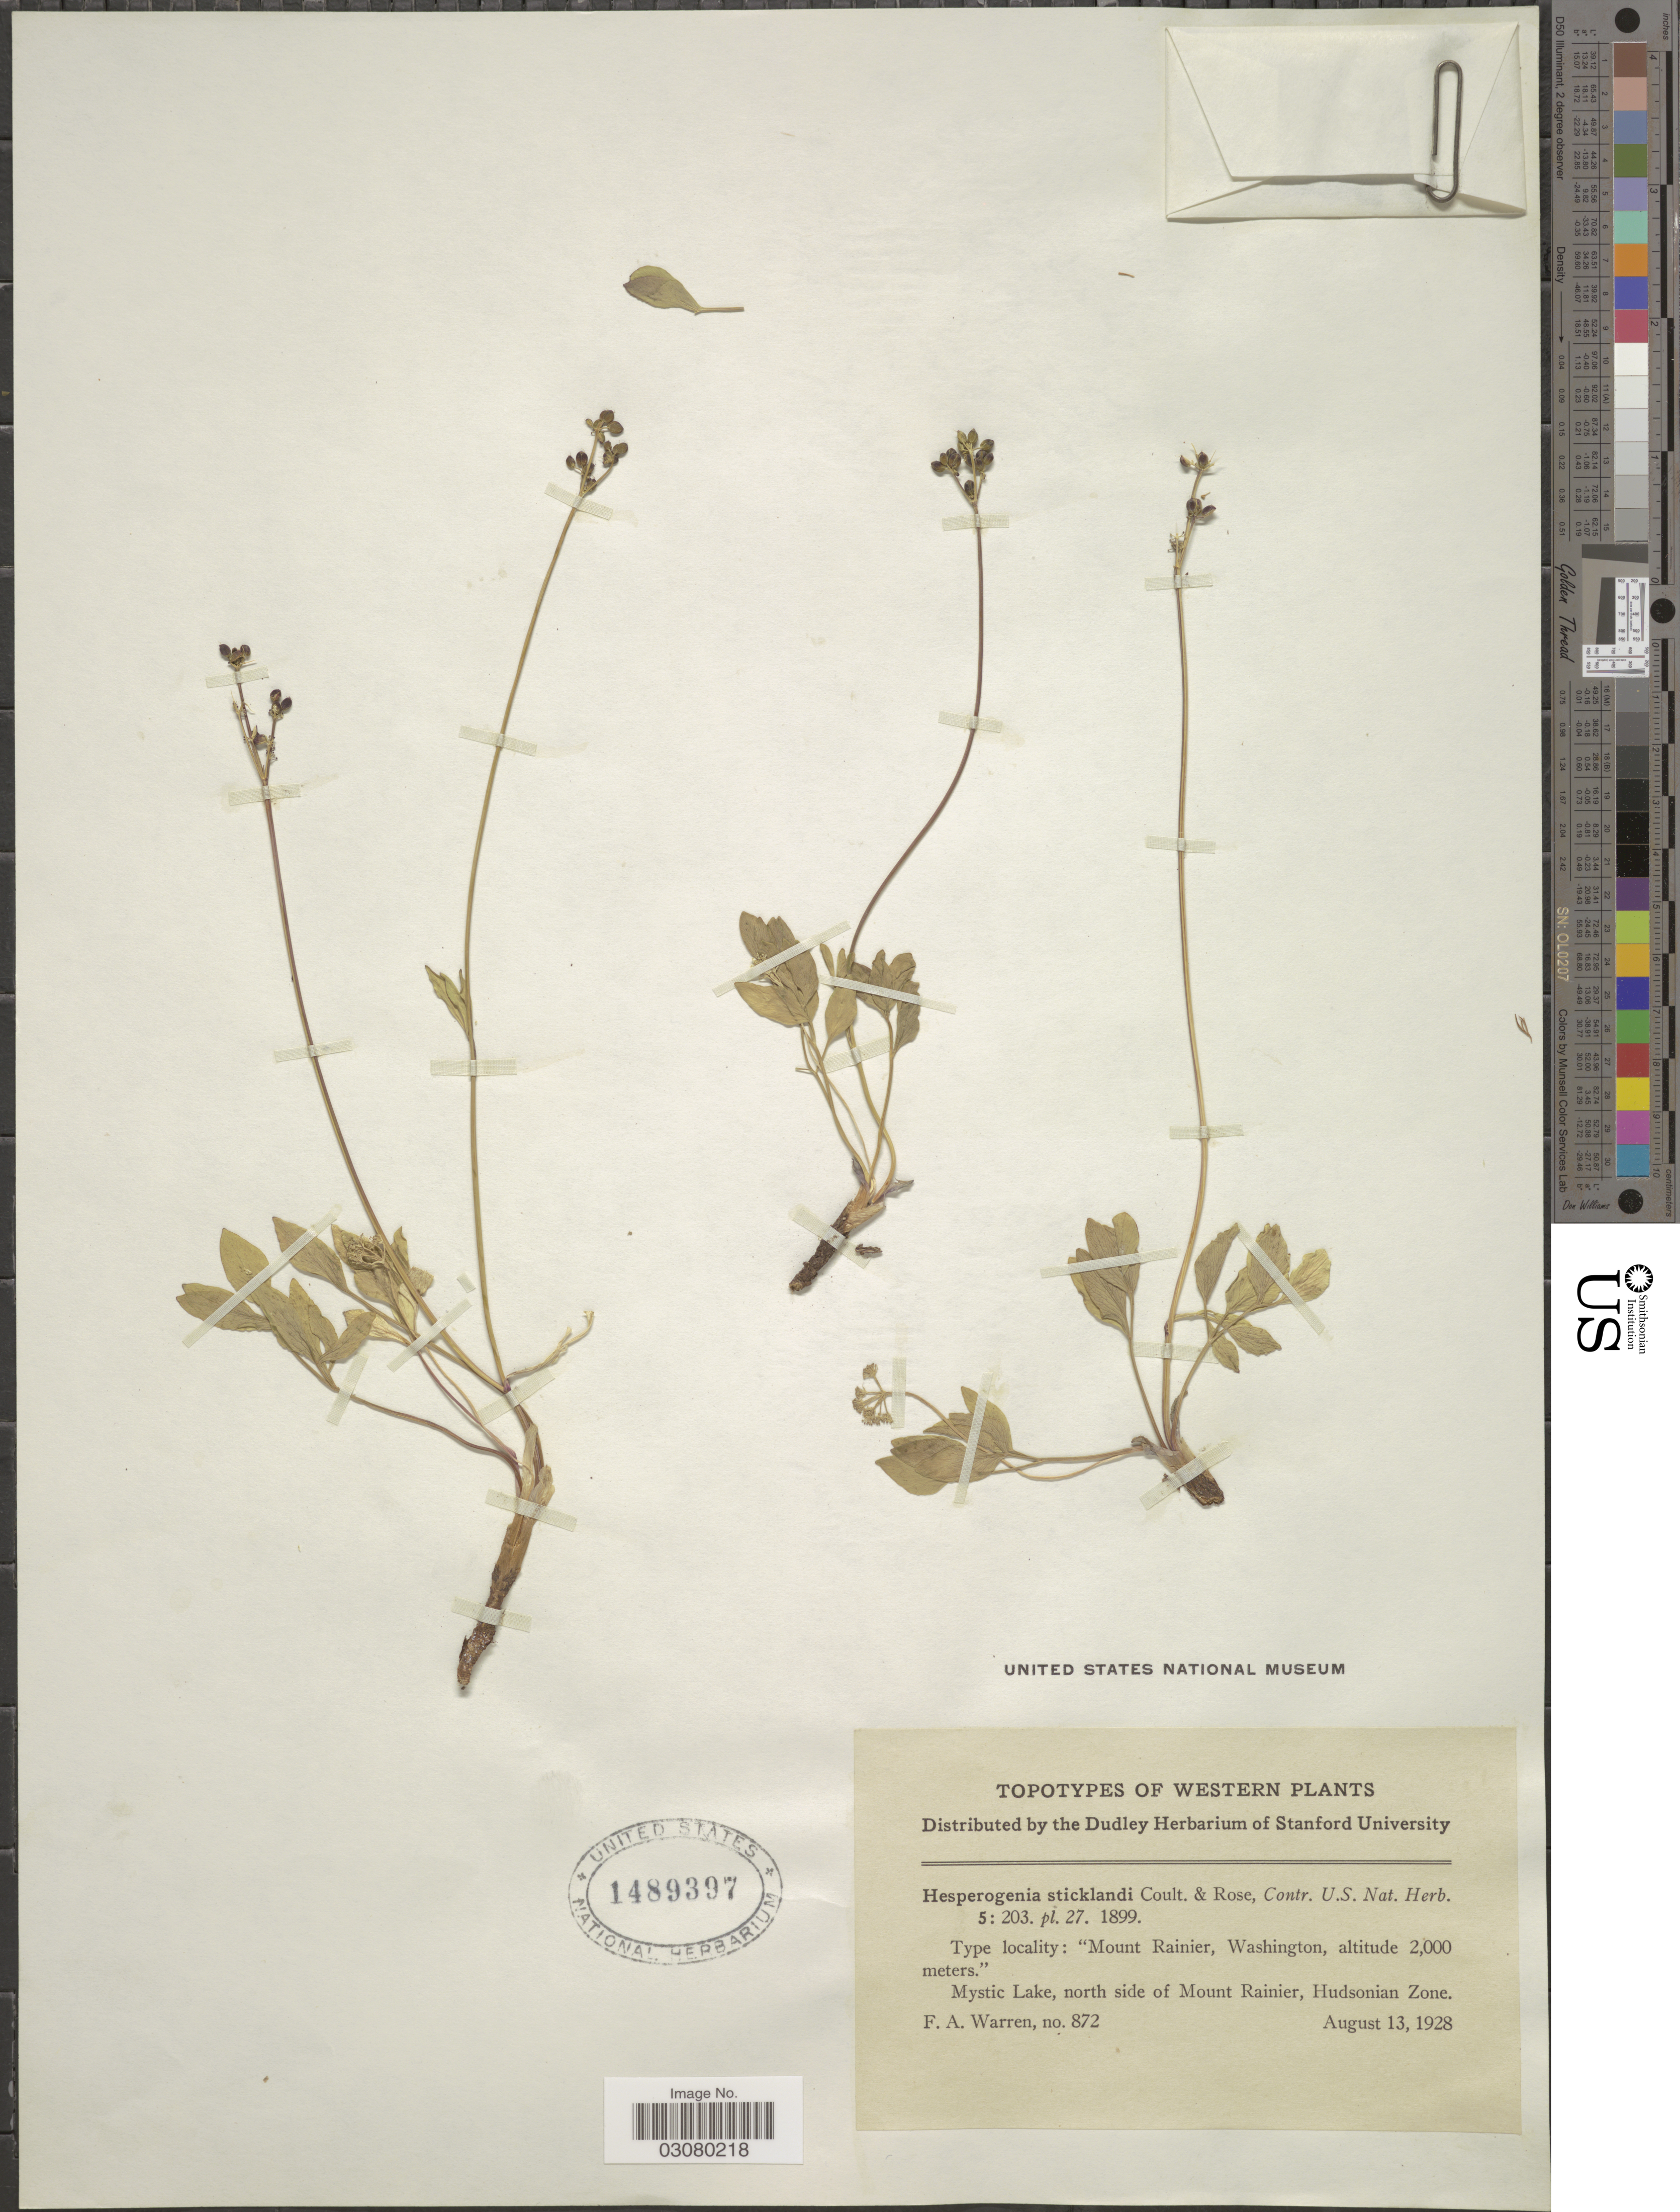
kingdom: Plantae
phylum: Tracheophyta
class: Magnoliopsida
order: Apiales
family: Apiaceae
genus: Hesperogenia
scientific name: Hesperogenia stricklandii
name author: J.M. Coult. & Rose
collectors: F. Warren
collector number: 872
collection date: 1928-08-13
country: United States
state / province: Washington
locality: Mount Rainier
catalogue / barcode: US 1489397